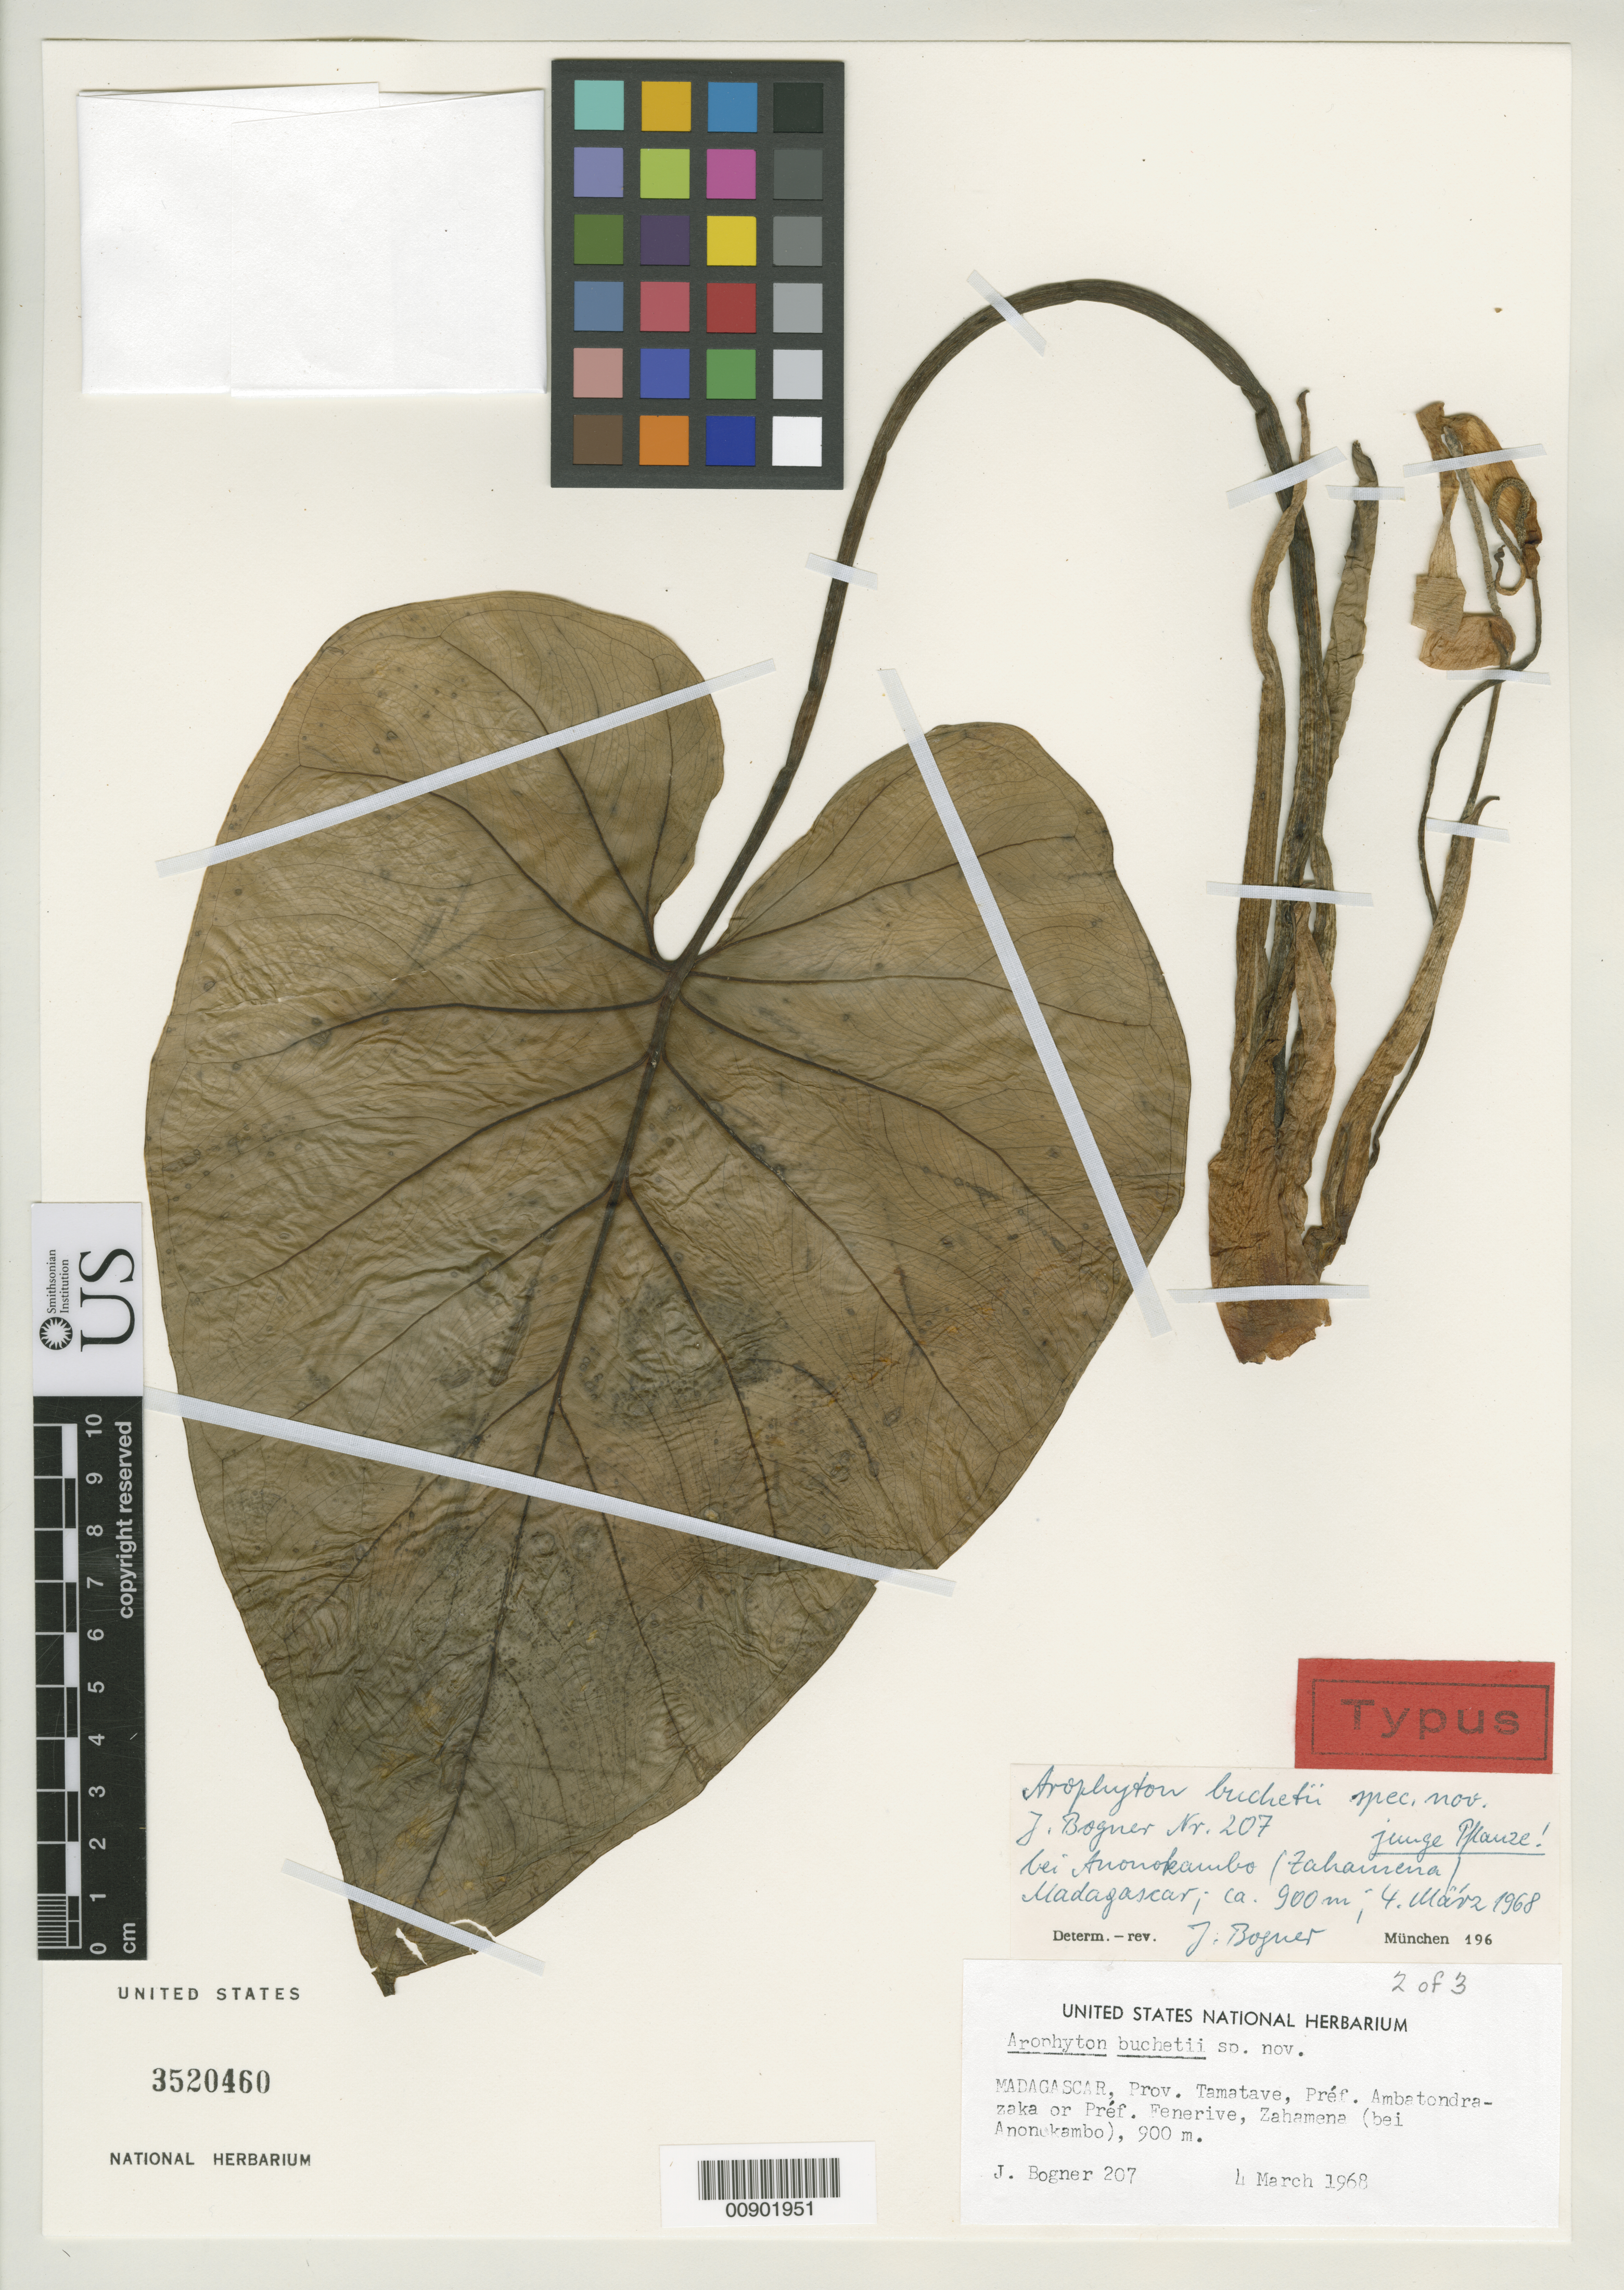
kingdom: Plantae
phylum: Tracheophyta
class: Liliopsida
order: Alismatales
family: Araceae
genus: Arophyton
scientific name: Arophyton buchetii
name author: Bogner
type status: Isotype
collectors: J. Bogner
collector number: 207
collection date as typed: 04 Mar 1968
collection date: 1968-03-04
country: Madagascar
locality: Prov. Tamatave, Préf. Ambatondrazaka or Préf. Fenerive, Zahamena (bei Anonokambo).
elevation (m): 900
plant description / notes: Possibly the holotype? Protologue cites holotype at US but none of several duplicates at US was annotated as such by the author and the protologue does not cite US sheet number.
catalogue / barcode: US 3520460